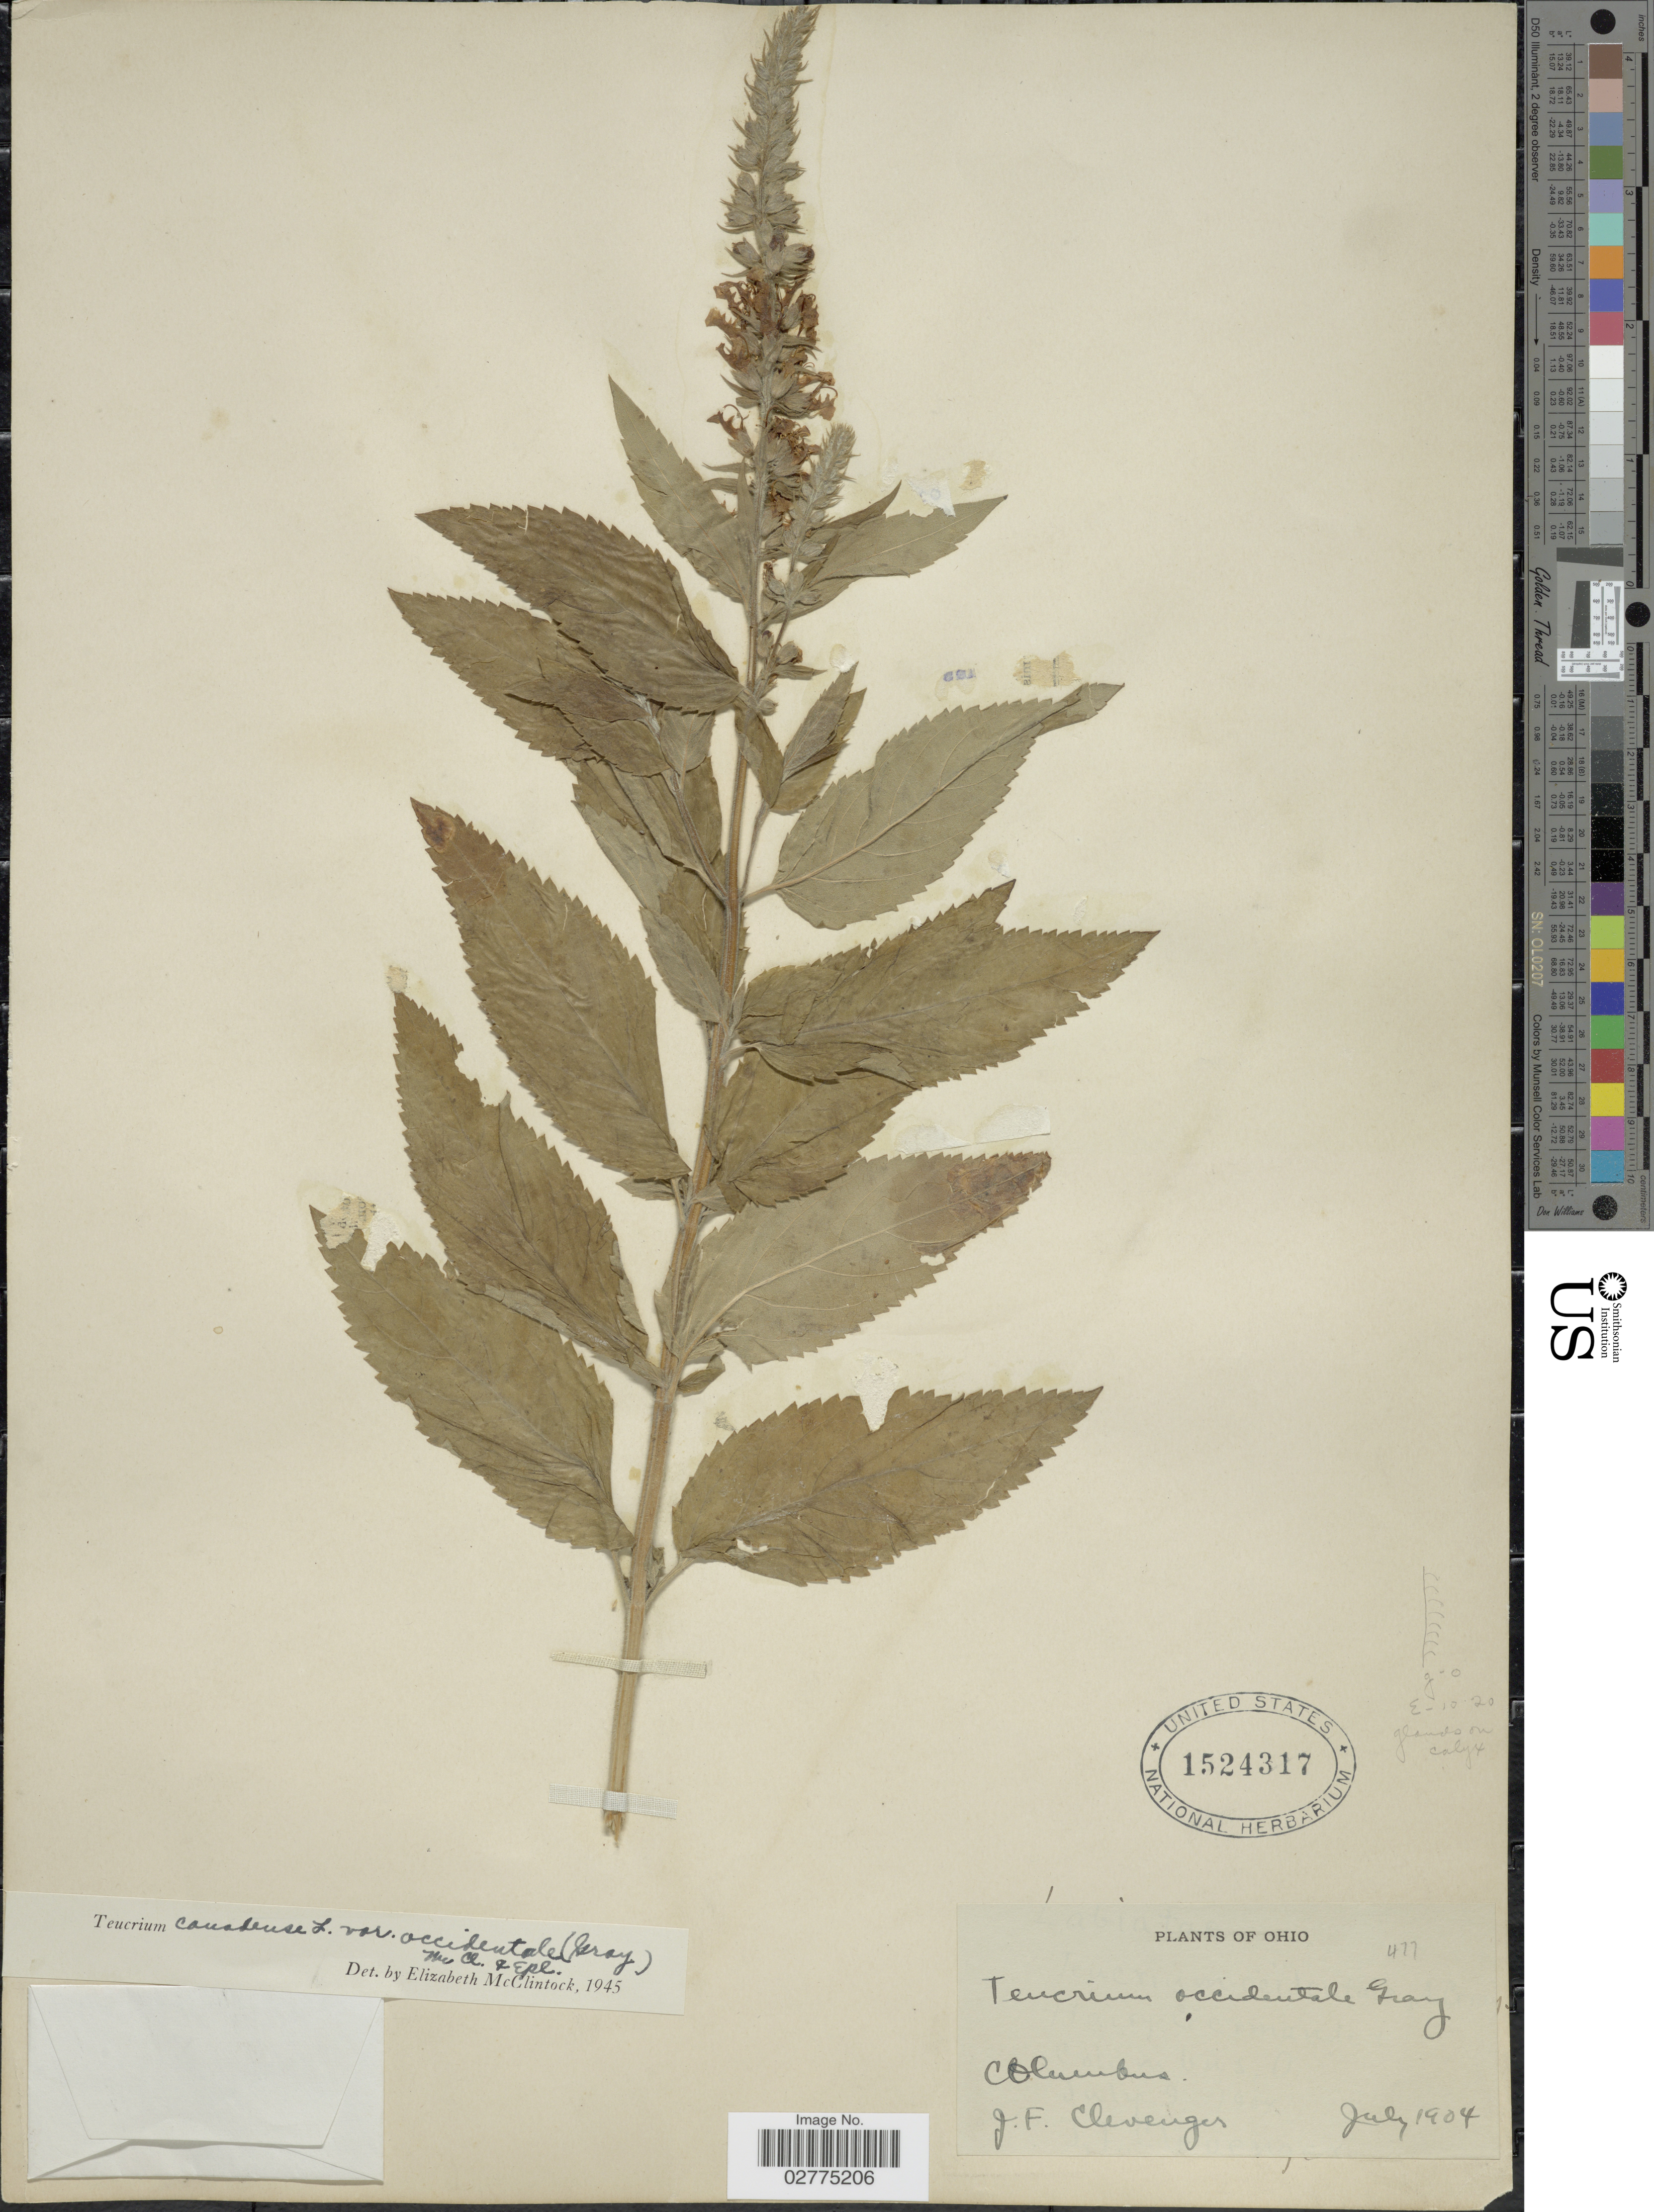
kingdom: Plantae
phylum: Tracheophyta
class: Magnoliopsida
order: Lamiales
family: Lamiaceae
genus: Teucrium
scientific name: Teucrium canadense var. occidentale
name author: (A. Gray) E. M. McClint. & Epling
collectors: J. F. Clevenger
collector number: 477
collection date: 1904-07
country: United States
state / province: Ohio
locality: Columbus.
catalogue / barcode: US 1524317